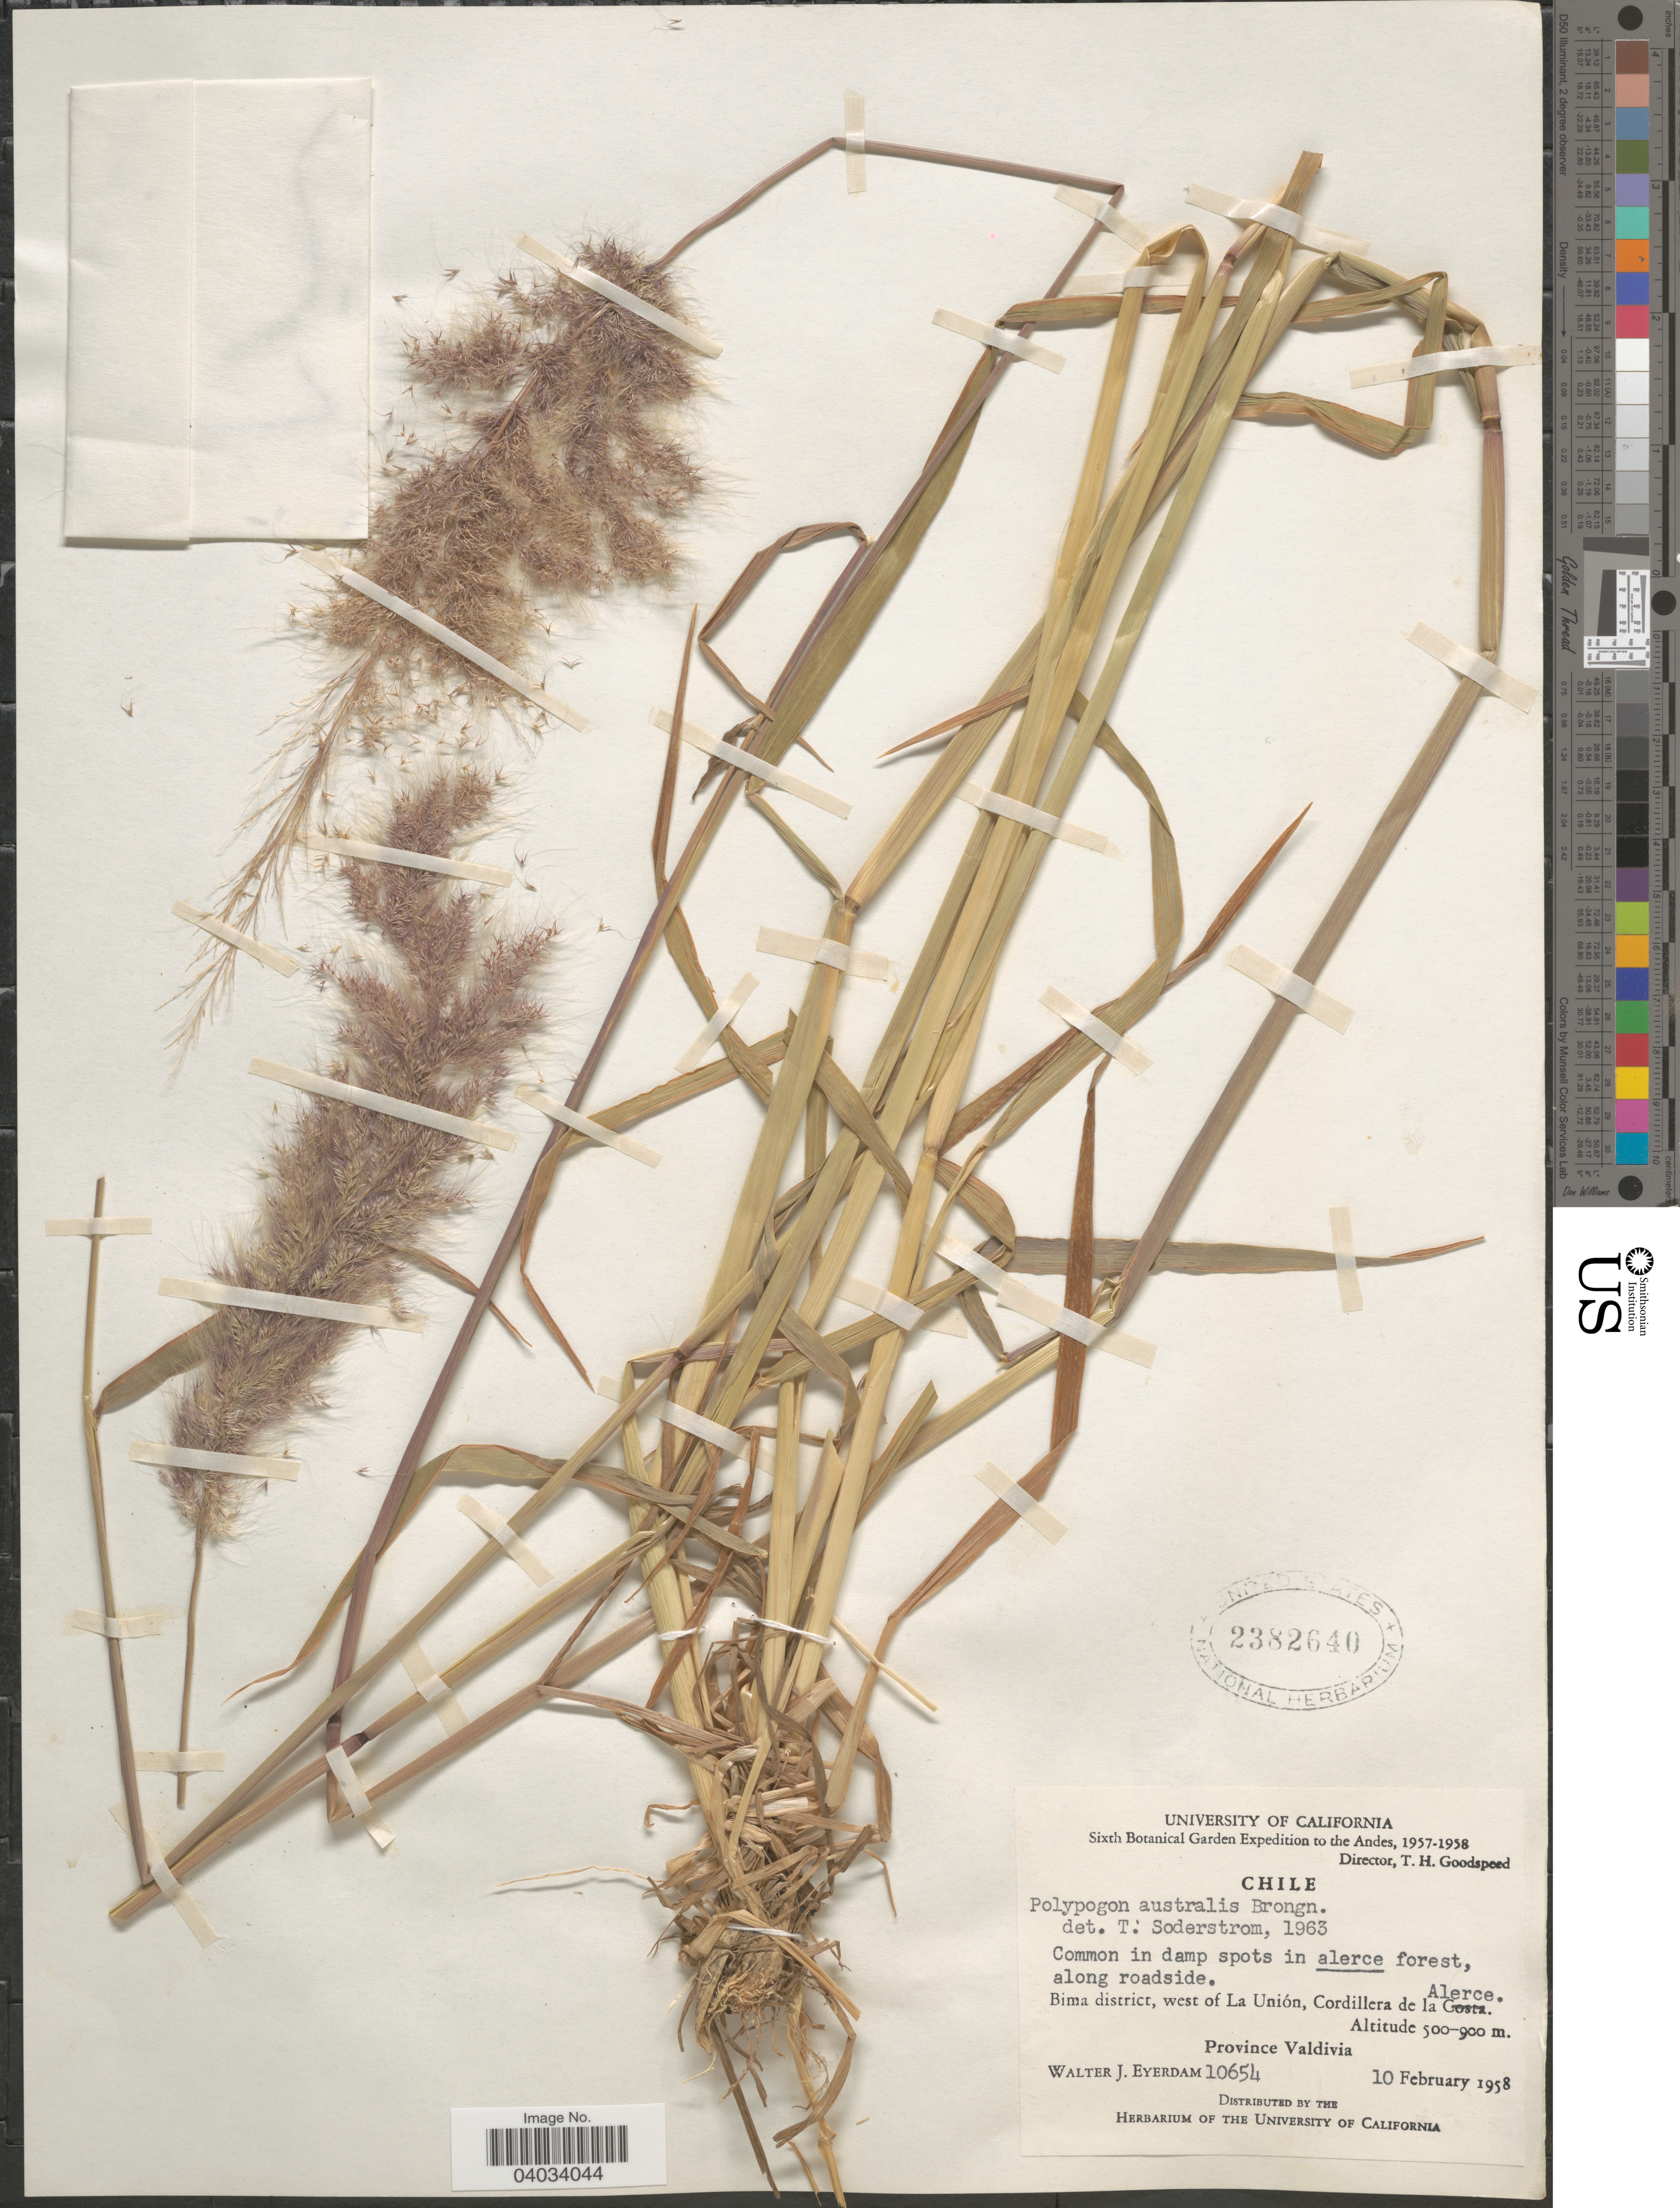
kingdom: Plantae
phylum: Tracheophyta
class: Liliopsida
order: Poales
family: Poaceae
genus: Polypogon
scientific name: Polypogon australis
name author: Brongn.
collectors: W. J. Eyerdam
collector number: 10654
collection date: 1958-02-10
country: Chile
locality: The Andes. Bima district, west of La Unión, Cordillera de la Alerce. Province Valdivia.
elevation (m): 500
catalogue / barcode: US 2382640